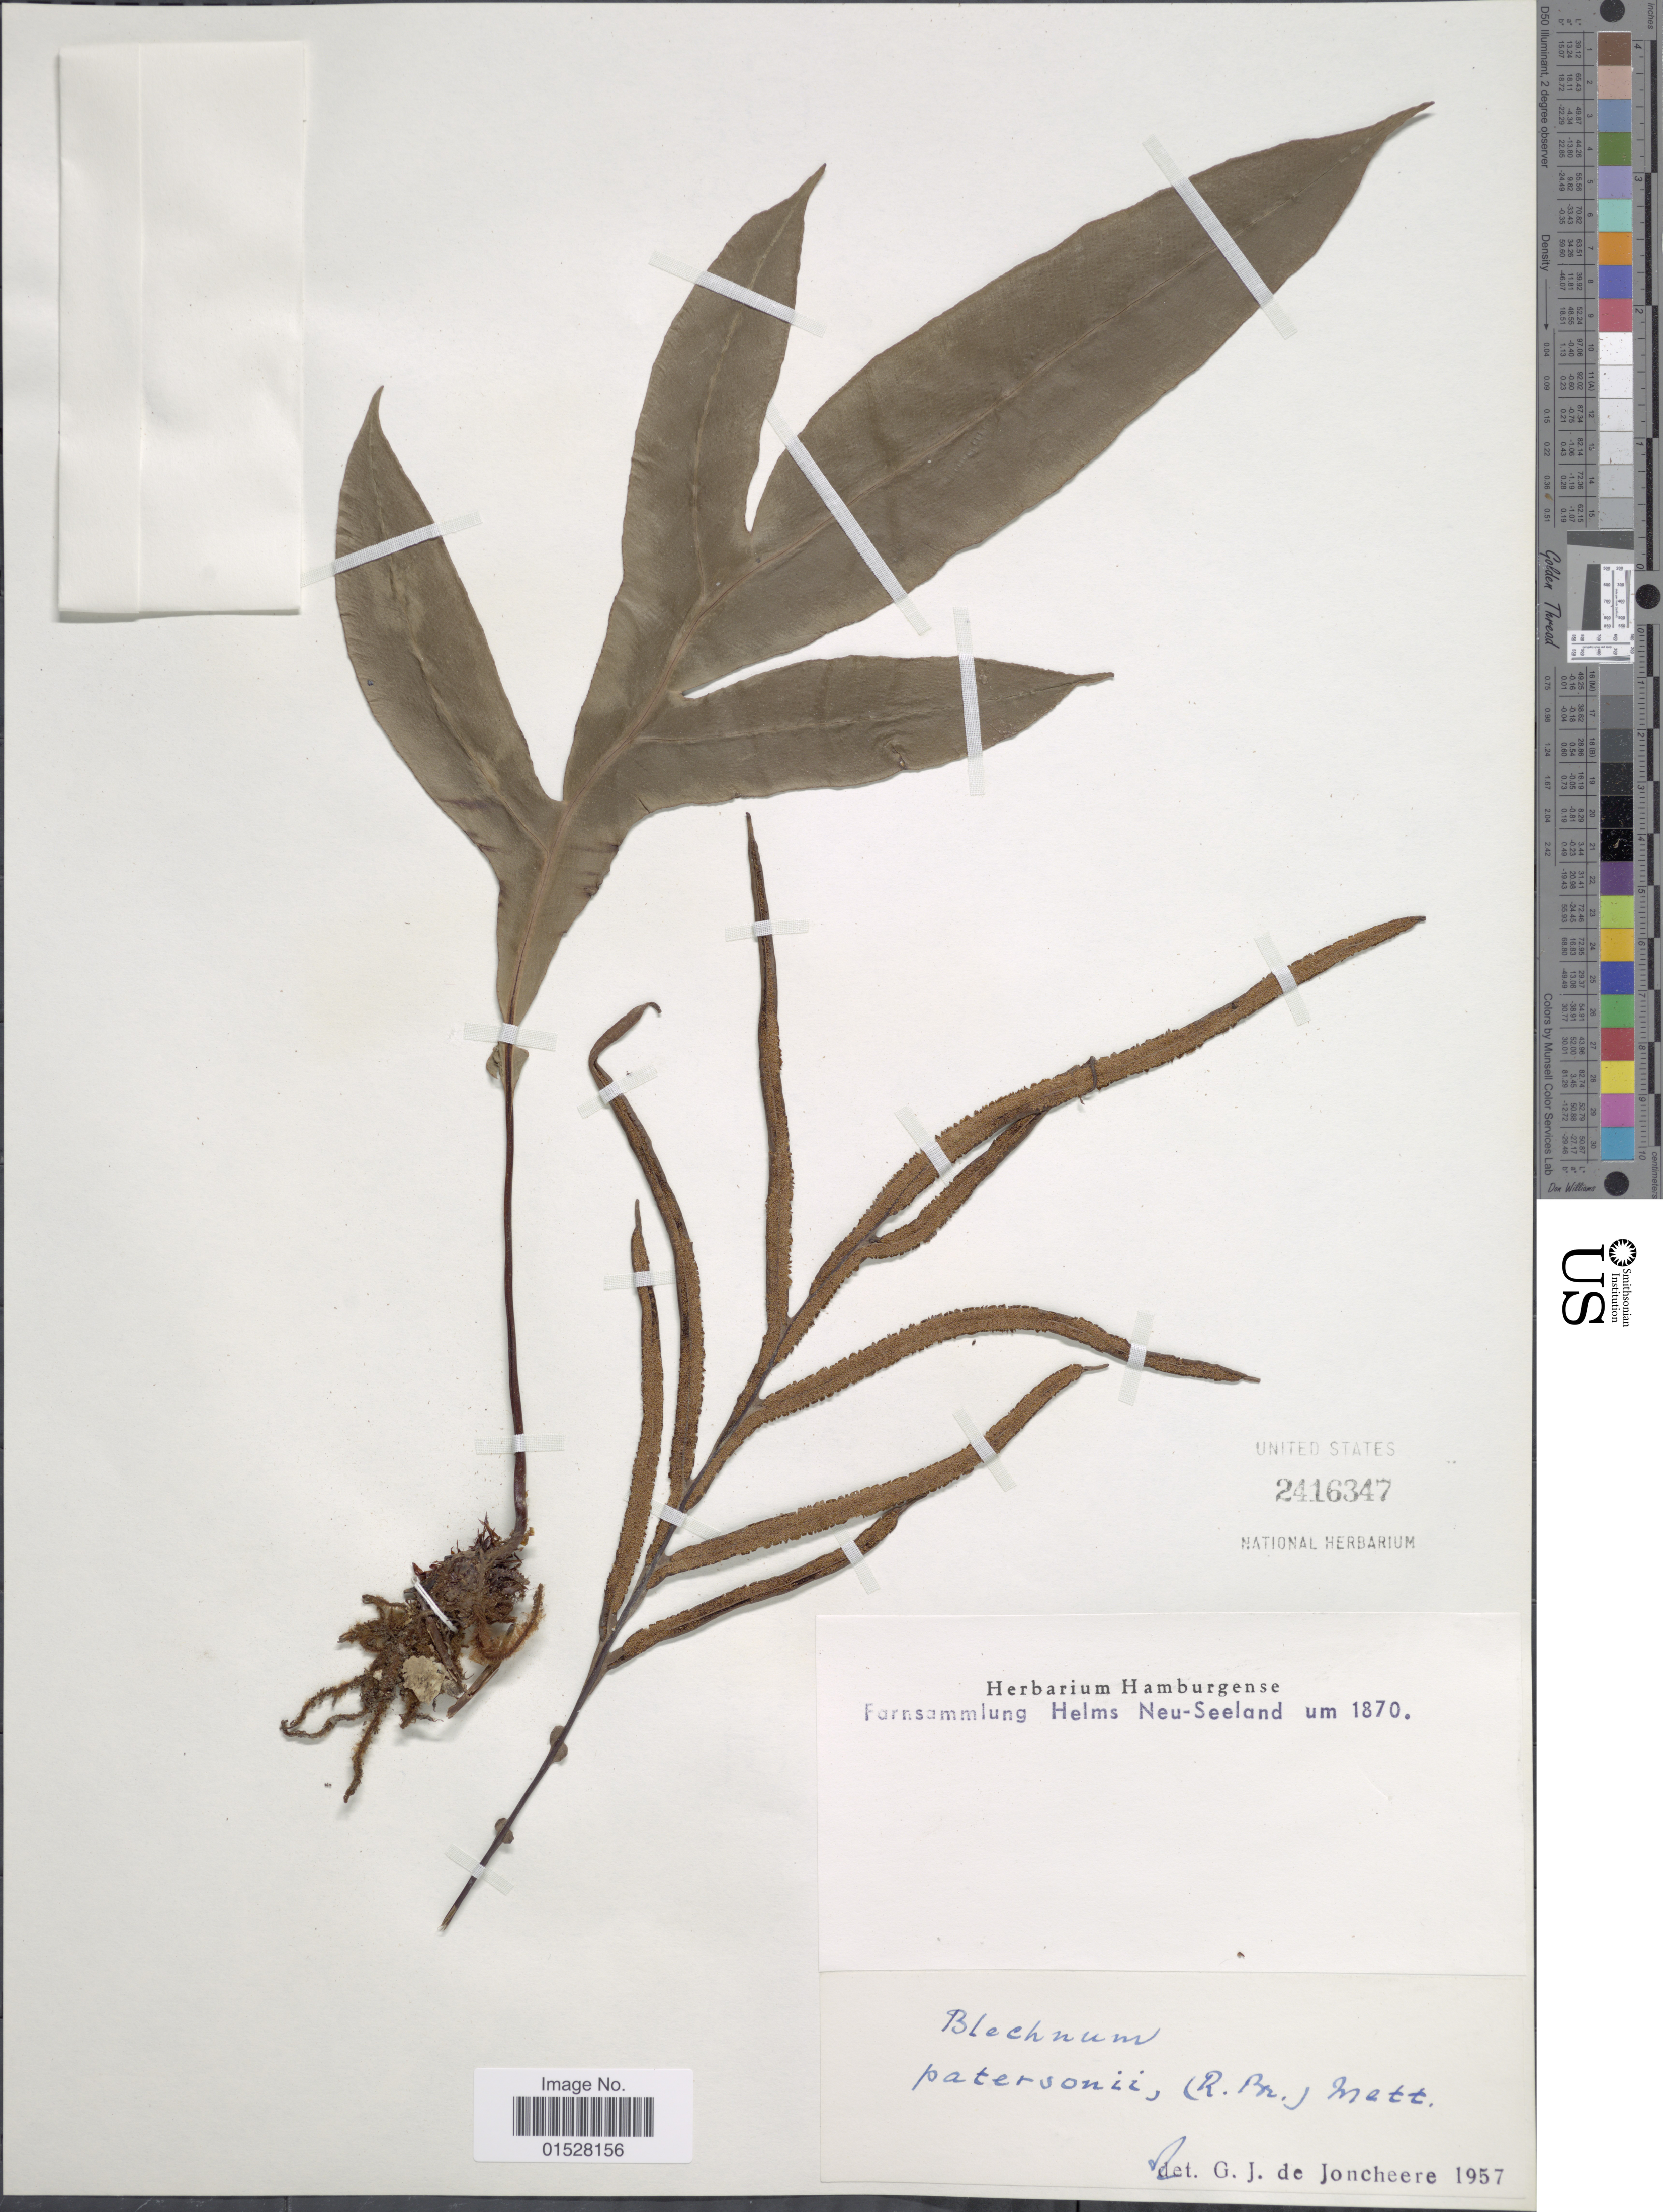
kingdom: Plantae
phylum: Tracheophyta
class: Polypodiopsida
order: Polypodiales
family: Blechnaceae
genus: Blechnum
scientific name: Blechnum patersonii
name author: (R. Br.) Mett.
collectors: Helms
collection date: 1870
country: New Zealand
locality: Farnsammlung.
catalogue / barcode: US 2416347